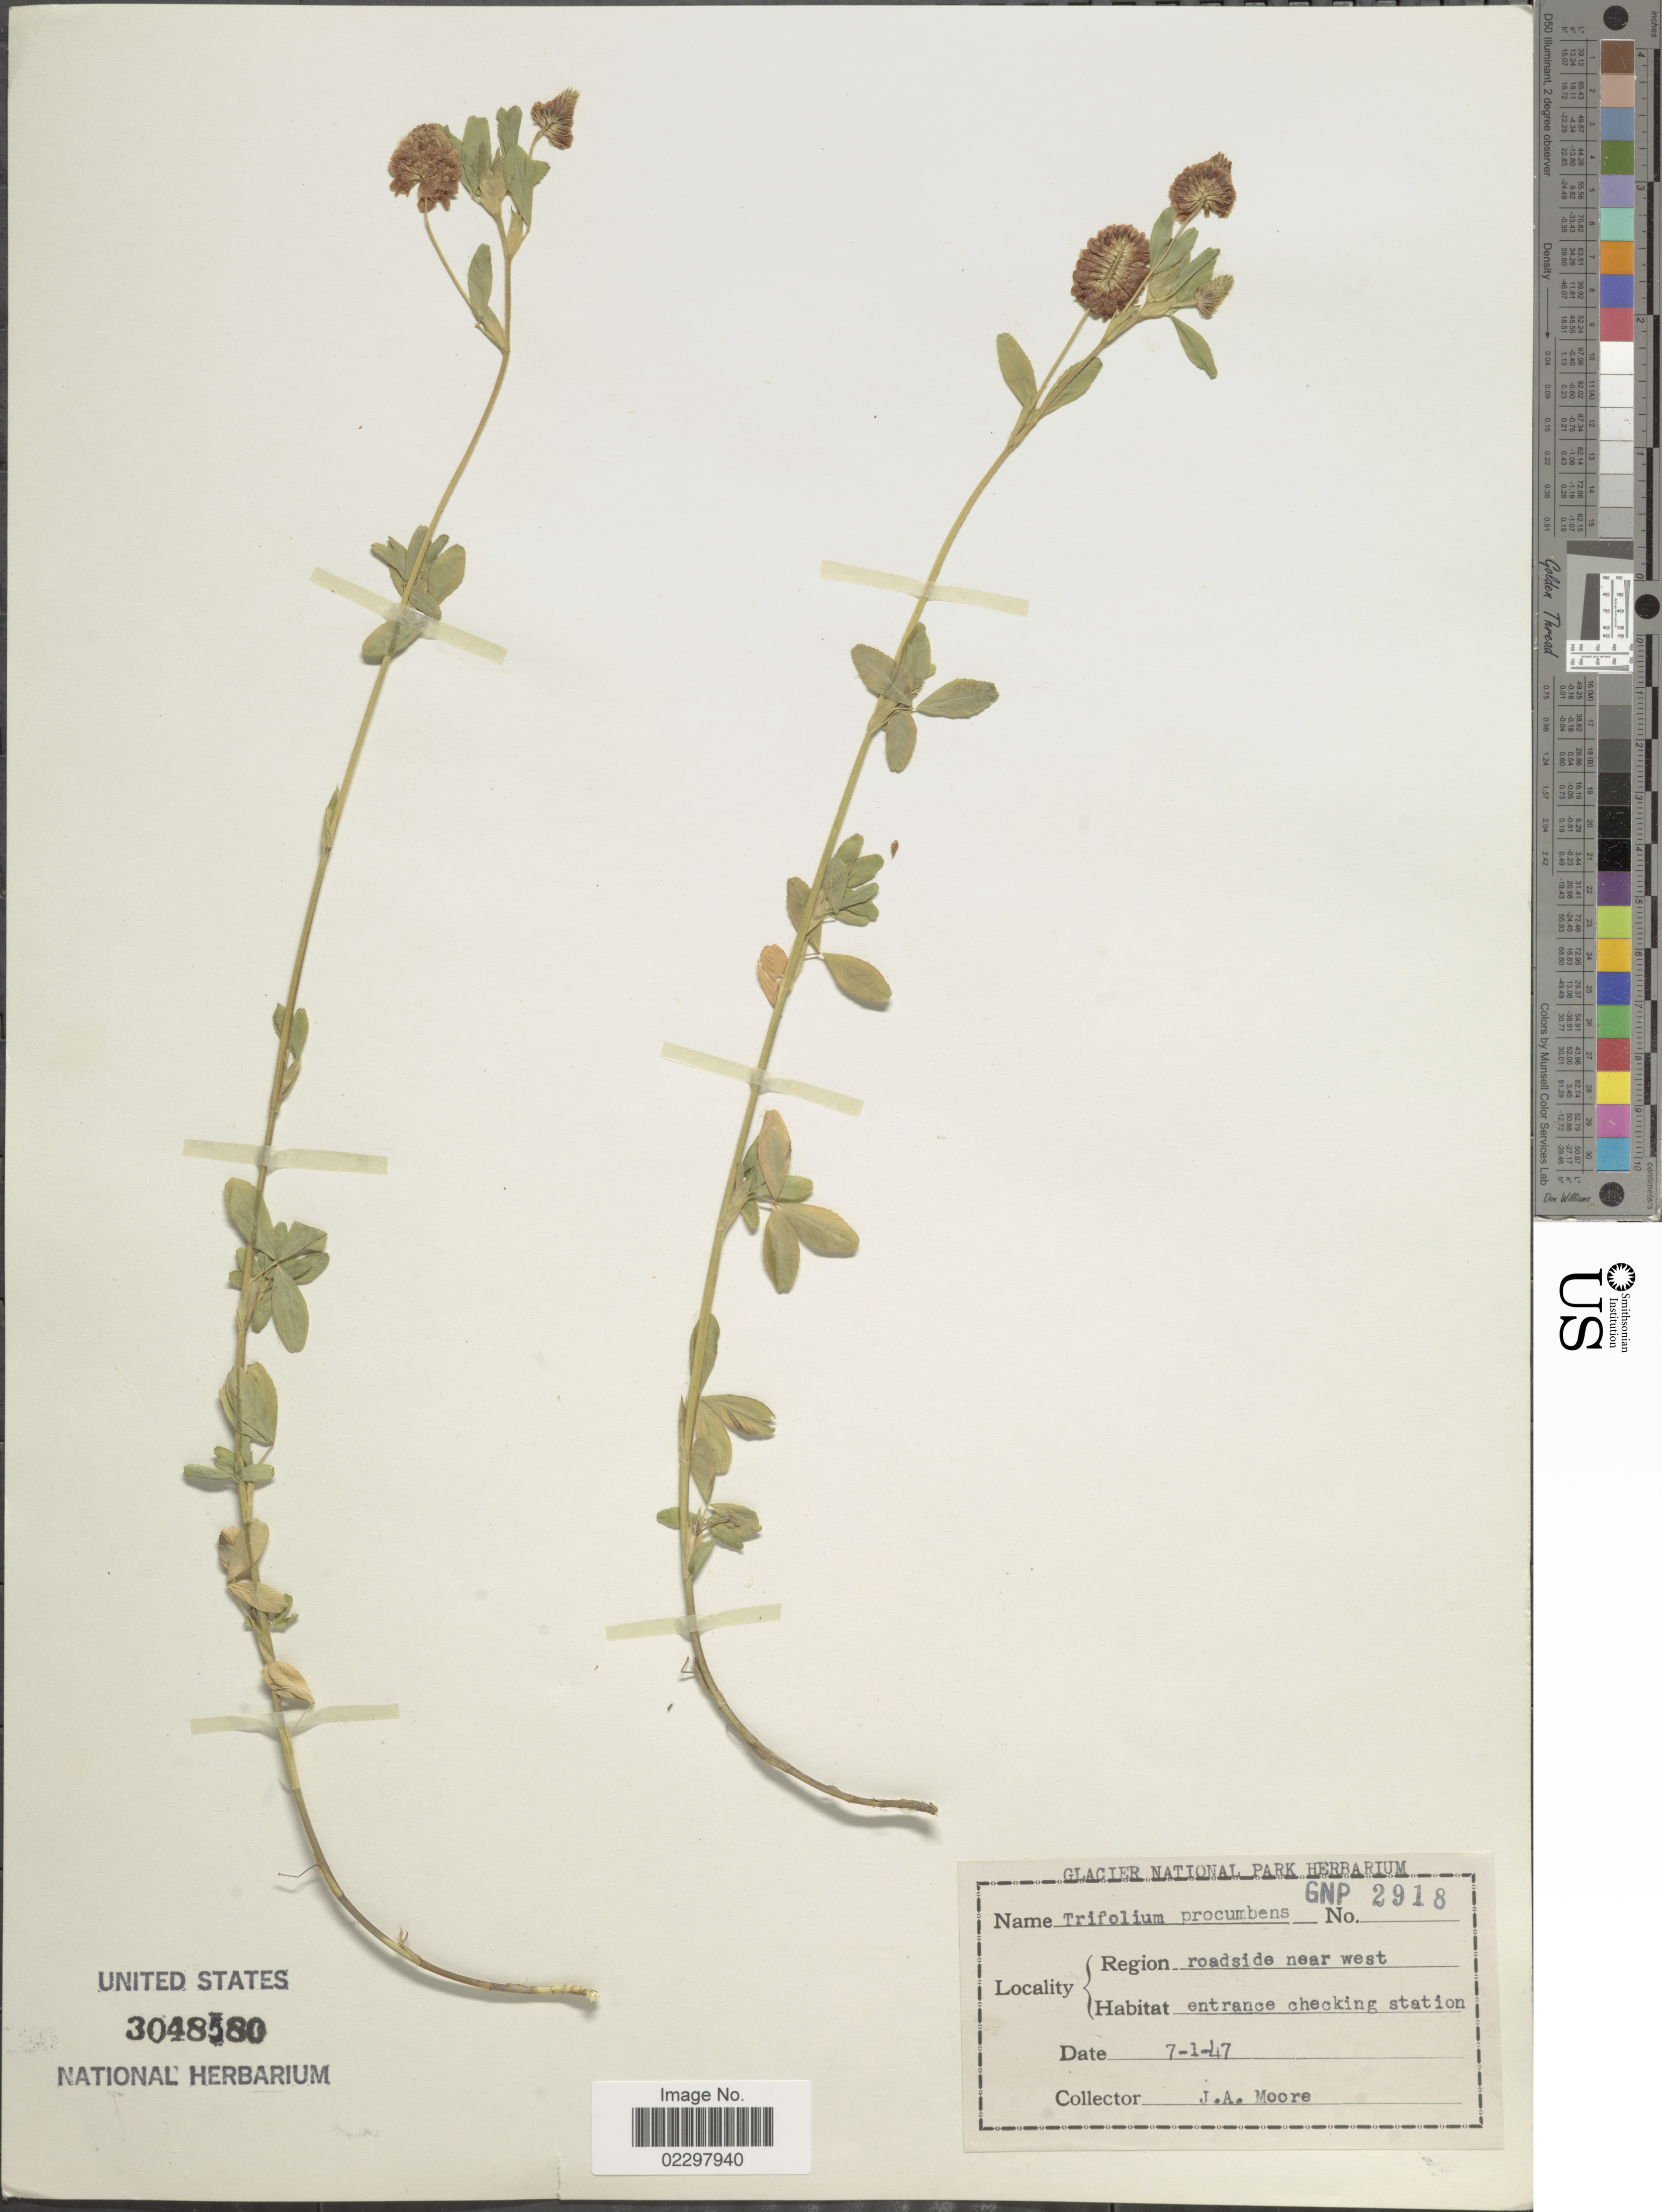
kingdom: Plantae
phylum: Tracheophyta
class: Magnoliopsida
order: Fabales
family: Fabaceae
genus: Trifolium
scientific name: Trifolium procumbens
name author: L.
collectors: J. A. Moore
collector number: GNP 2918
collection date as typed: Transcribed d/m/y: 1/7/47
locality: Region: roadside near west entrace checking station.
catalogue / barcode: US 3048580